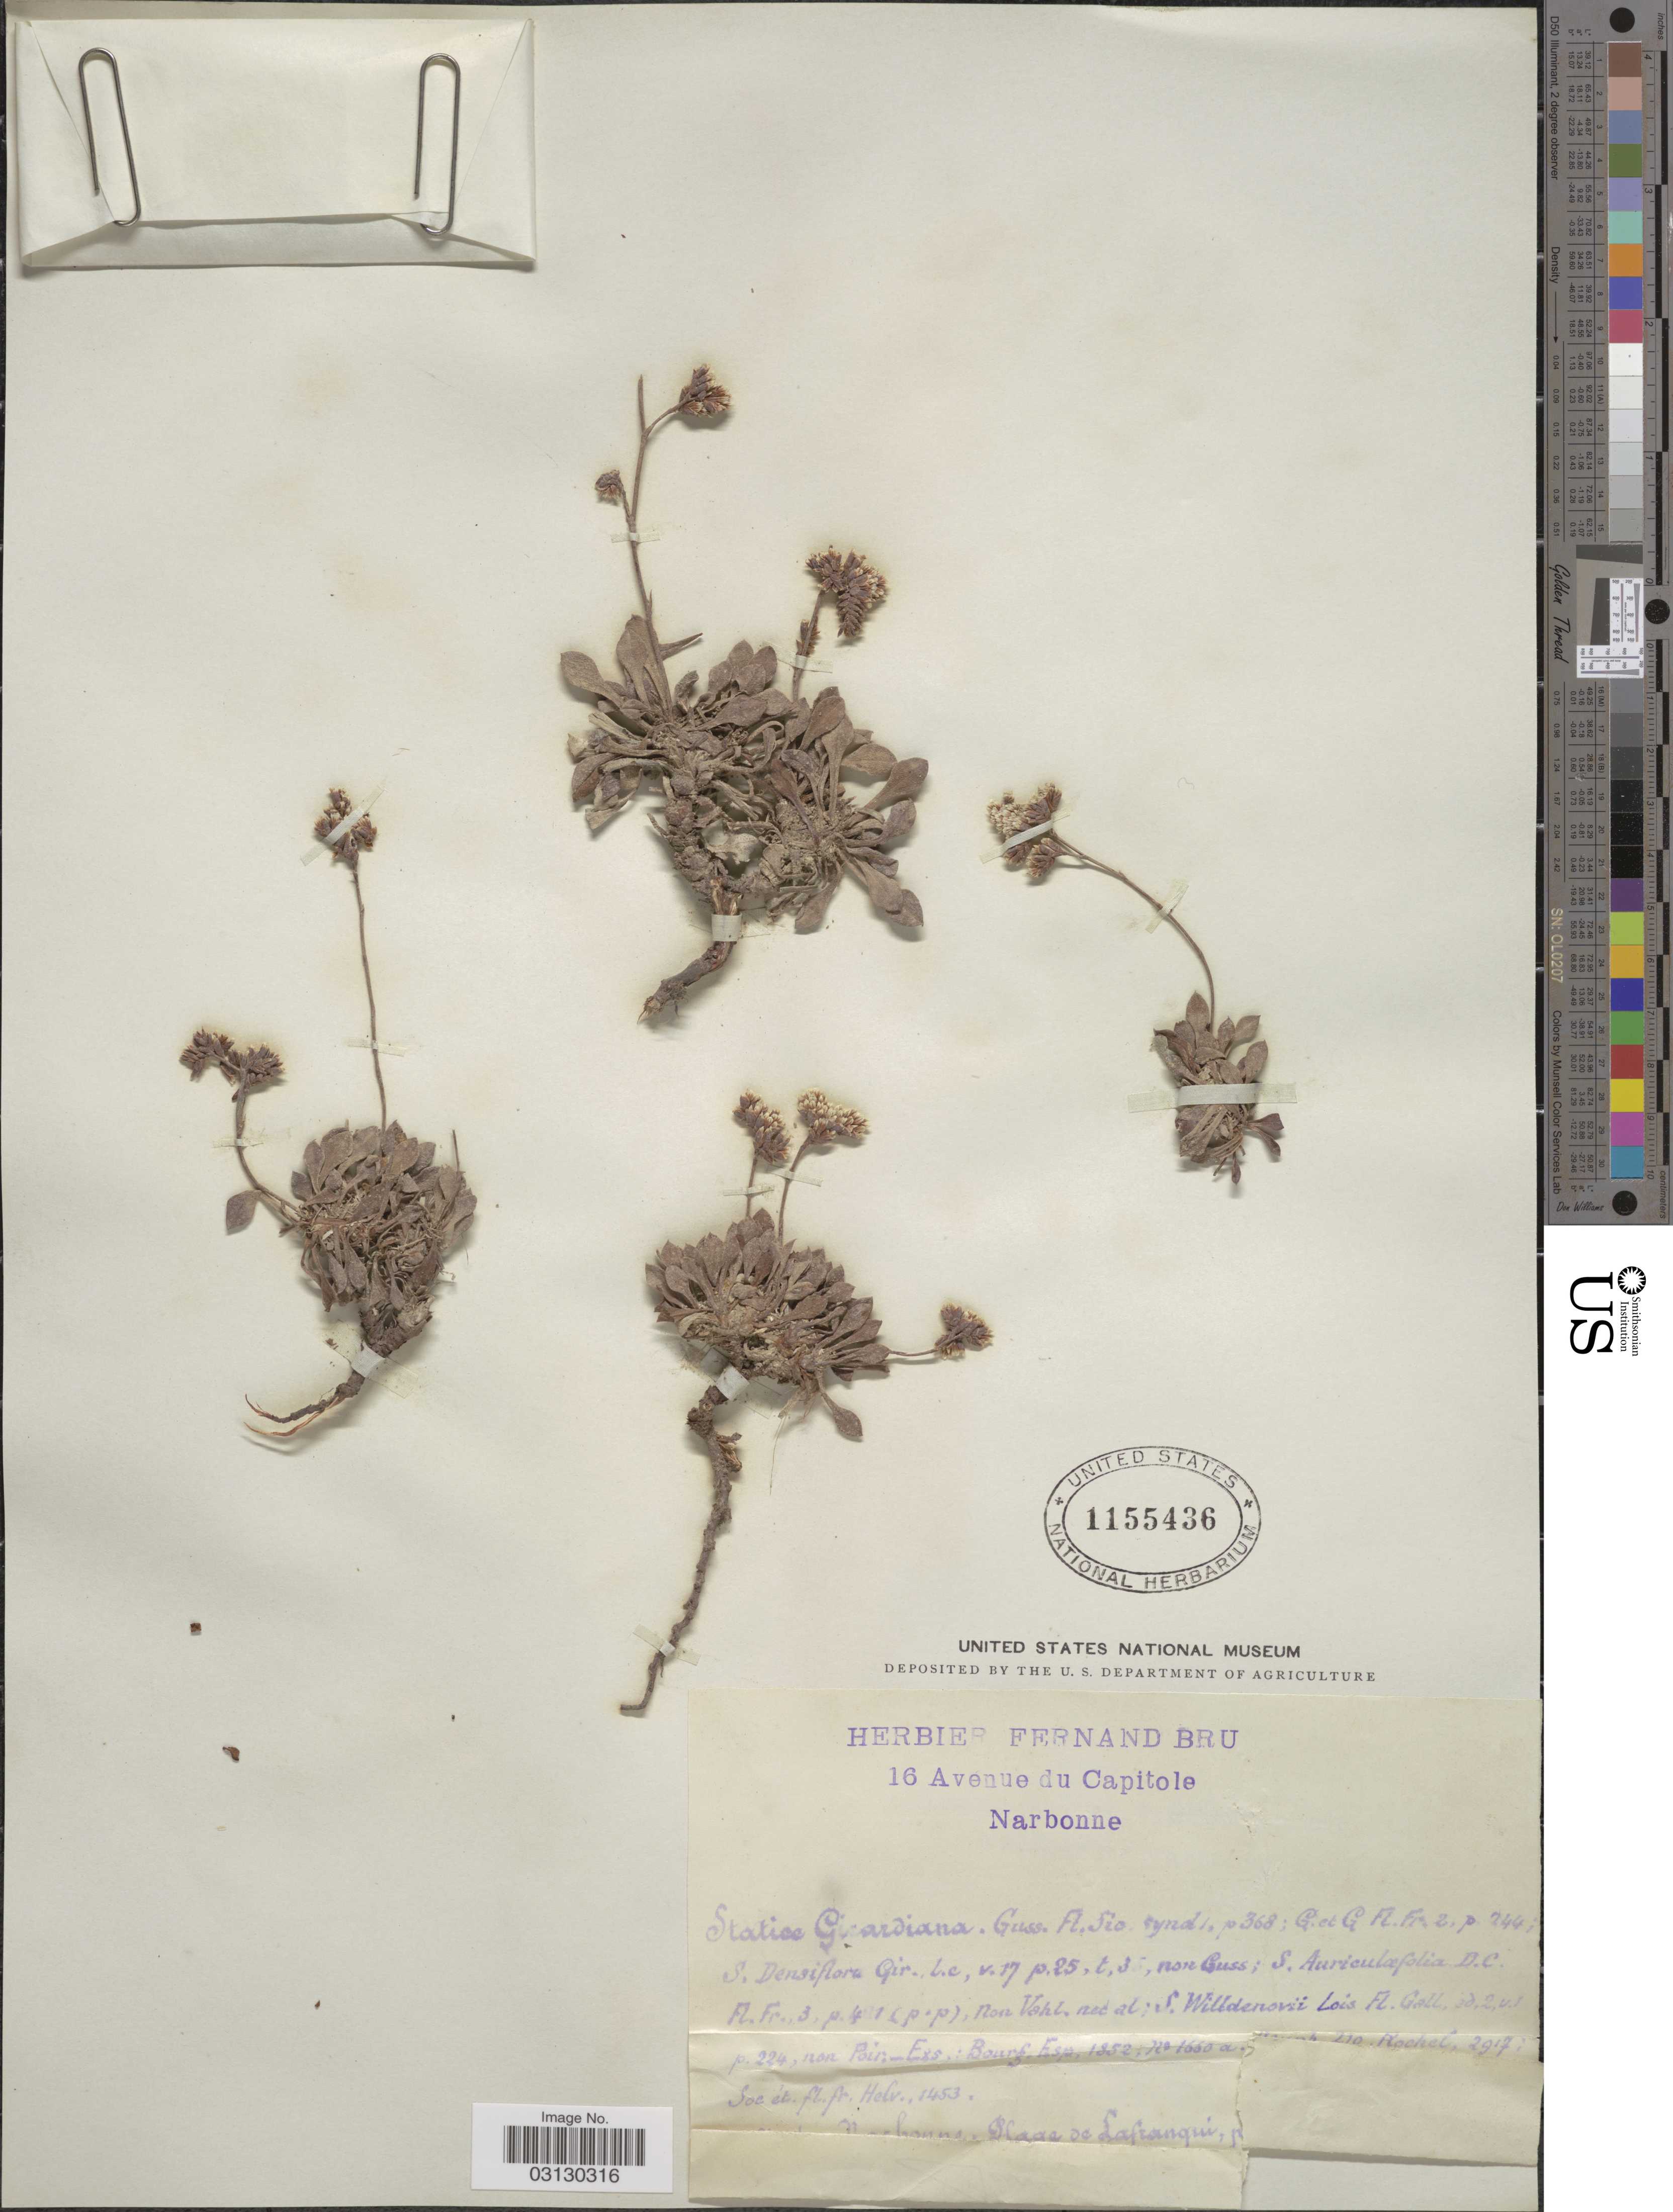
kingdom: Plantae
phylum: Tracheophyta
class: Magnoliopsida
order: Caryophyllales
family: Plumbaginaceae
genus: Limonium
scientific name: Limonium girardianum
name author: (Gussone) Kuntze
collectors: Ex herb. Fernand Bru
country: France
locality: [illegible text], Plage de Lafranqui, [illegible text].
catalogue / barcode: US 1155436